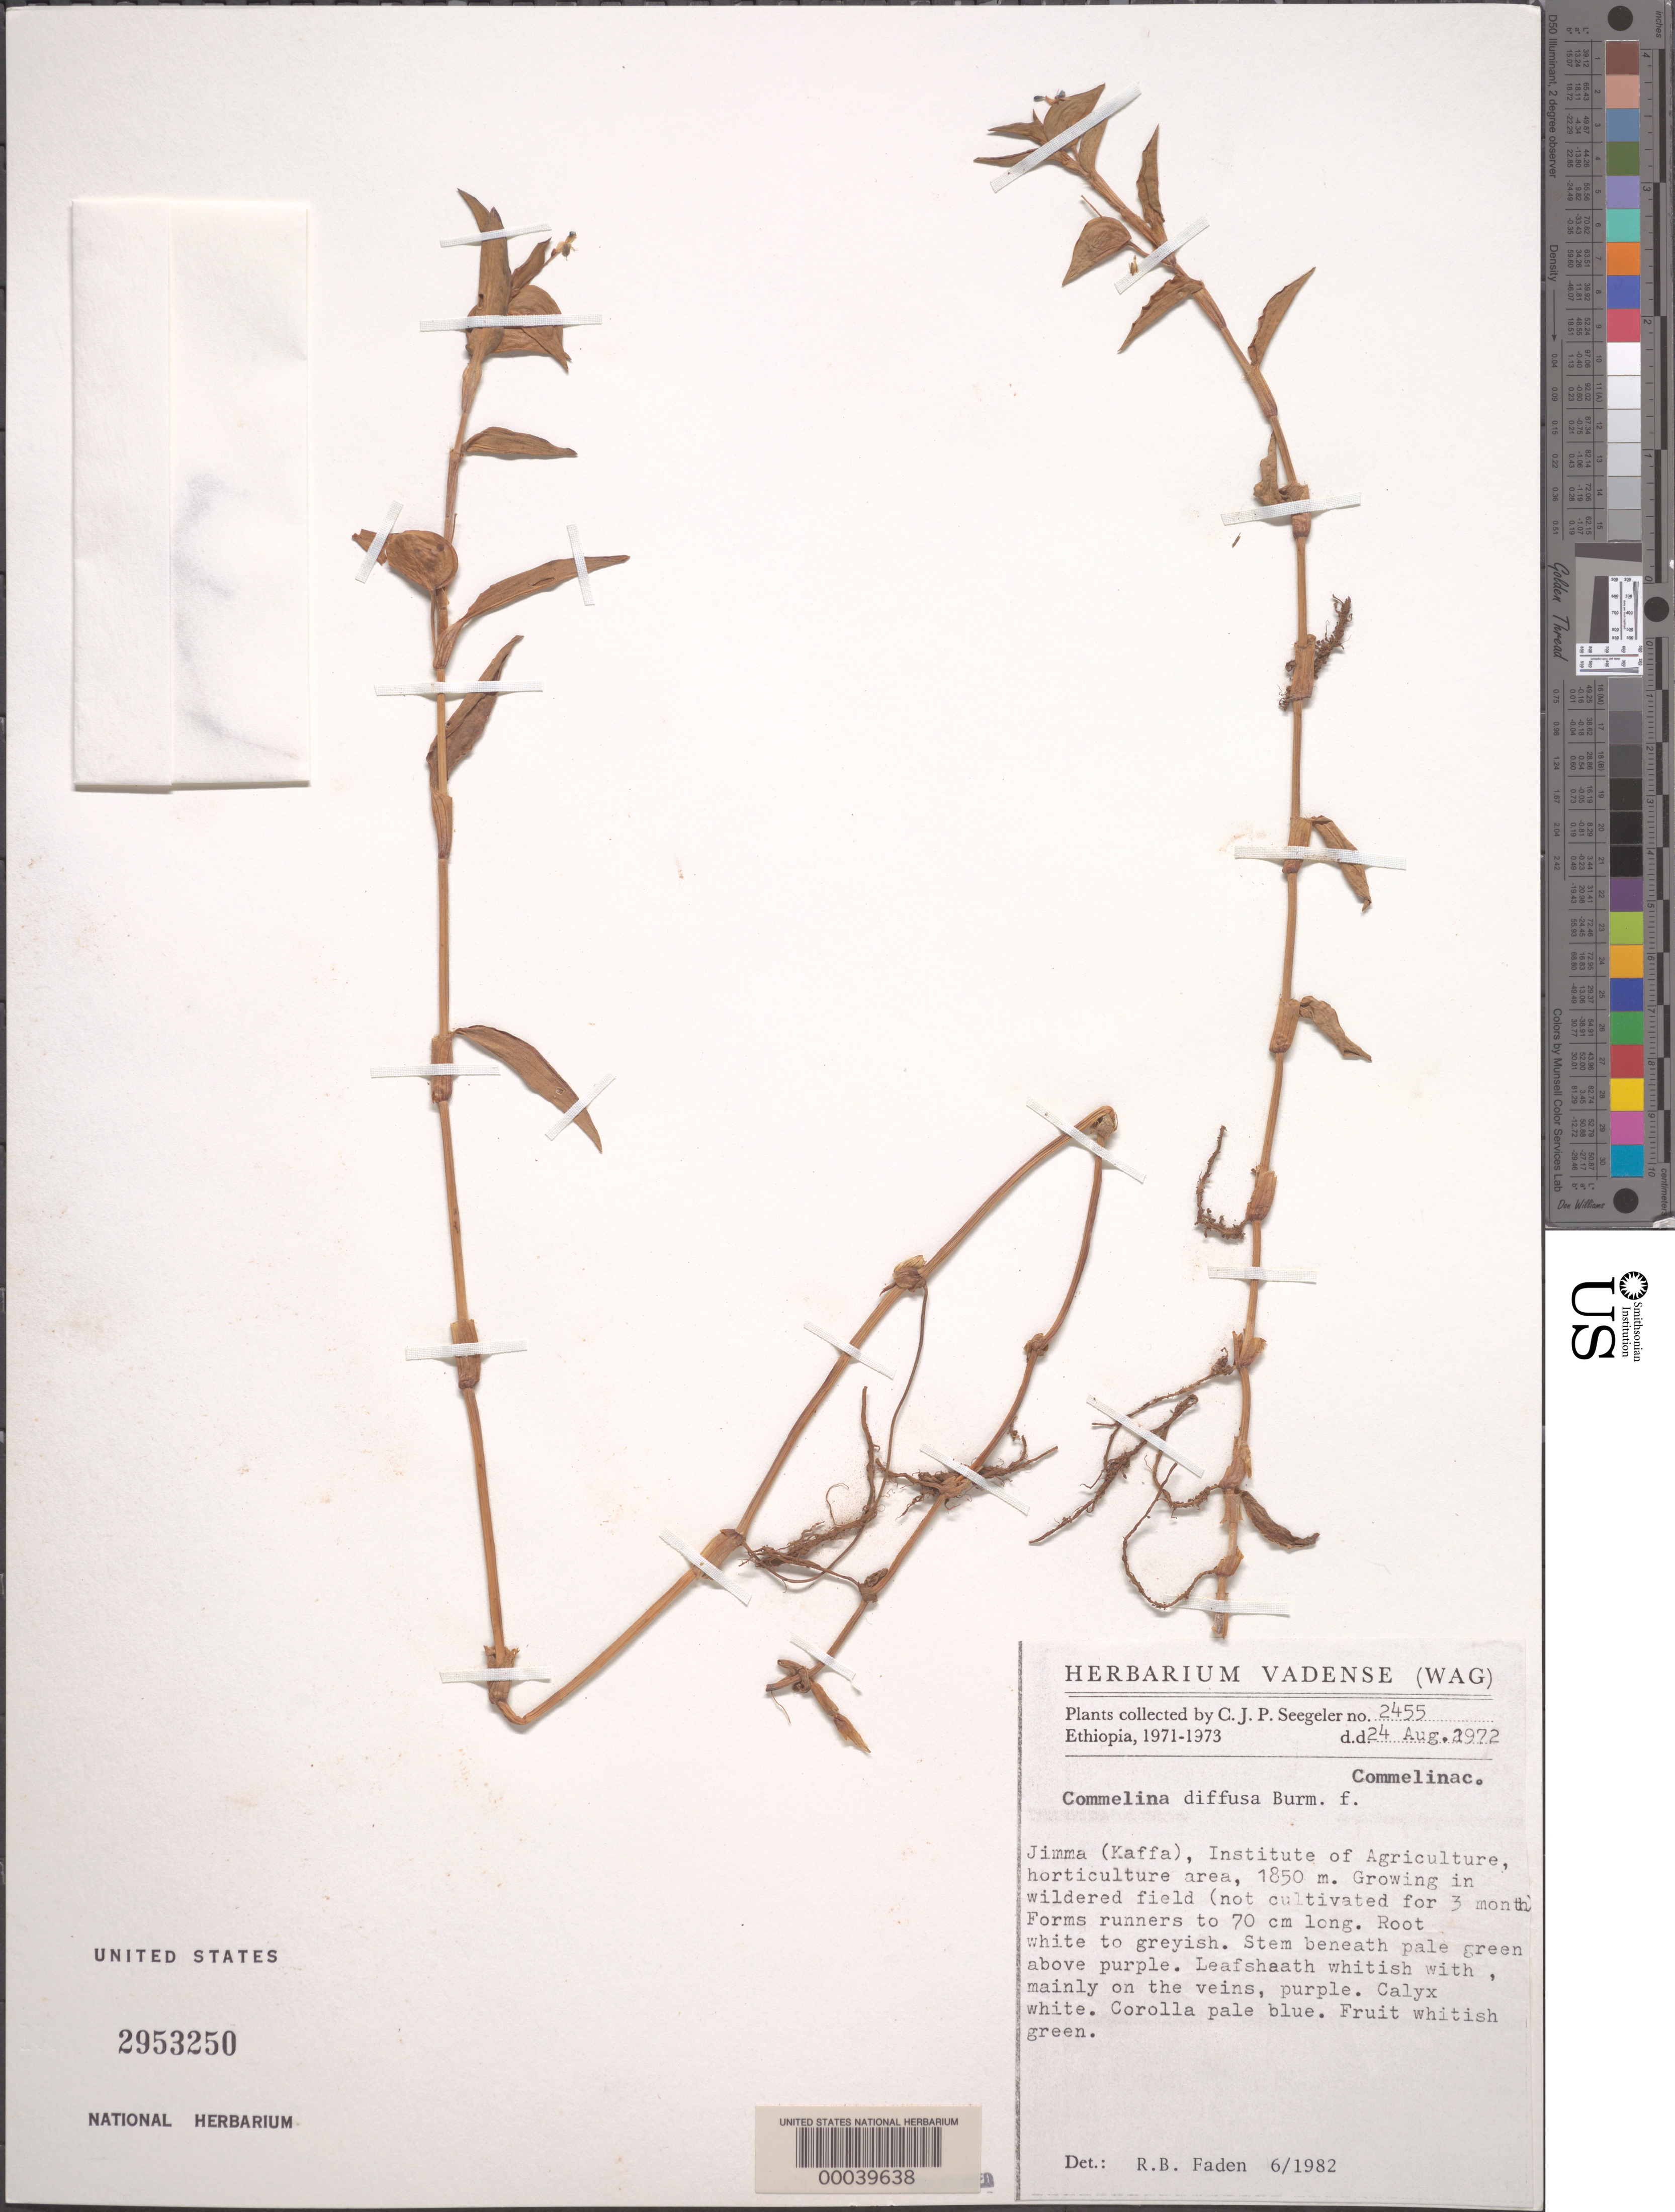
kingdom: Plantae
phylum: Tracheophyta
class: Liliopsida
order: Commelinales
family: Commelinaceae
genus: Commelina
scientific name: Commelina diffusa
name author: Burm. f.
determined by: Faden, Robert B., (US), Smithsonian Institution - National Museum of Natural History (UNITED STATES)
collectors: C. Seegeler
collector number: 2455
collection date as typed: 24 Aug 1972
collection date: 1972-08-24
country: Ethiopia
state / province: South West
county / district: Keffa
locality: Jimma, institute of agriculture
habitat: Fallow field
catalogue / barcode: US 2953250